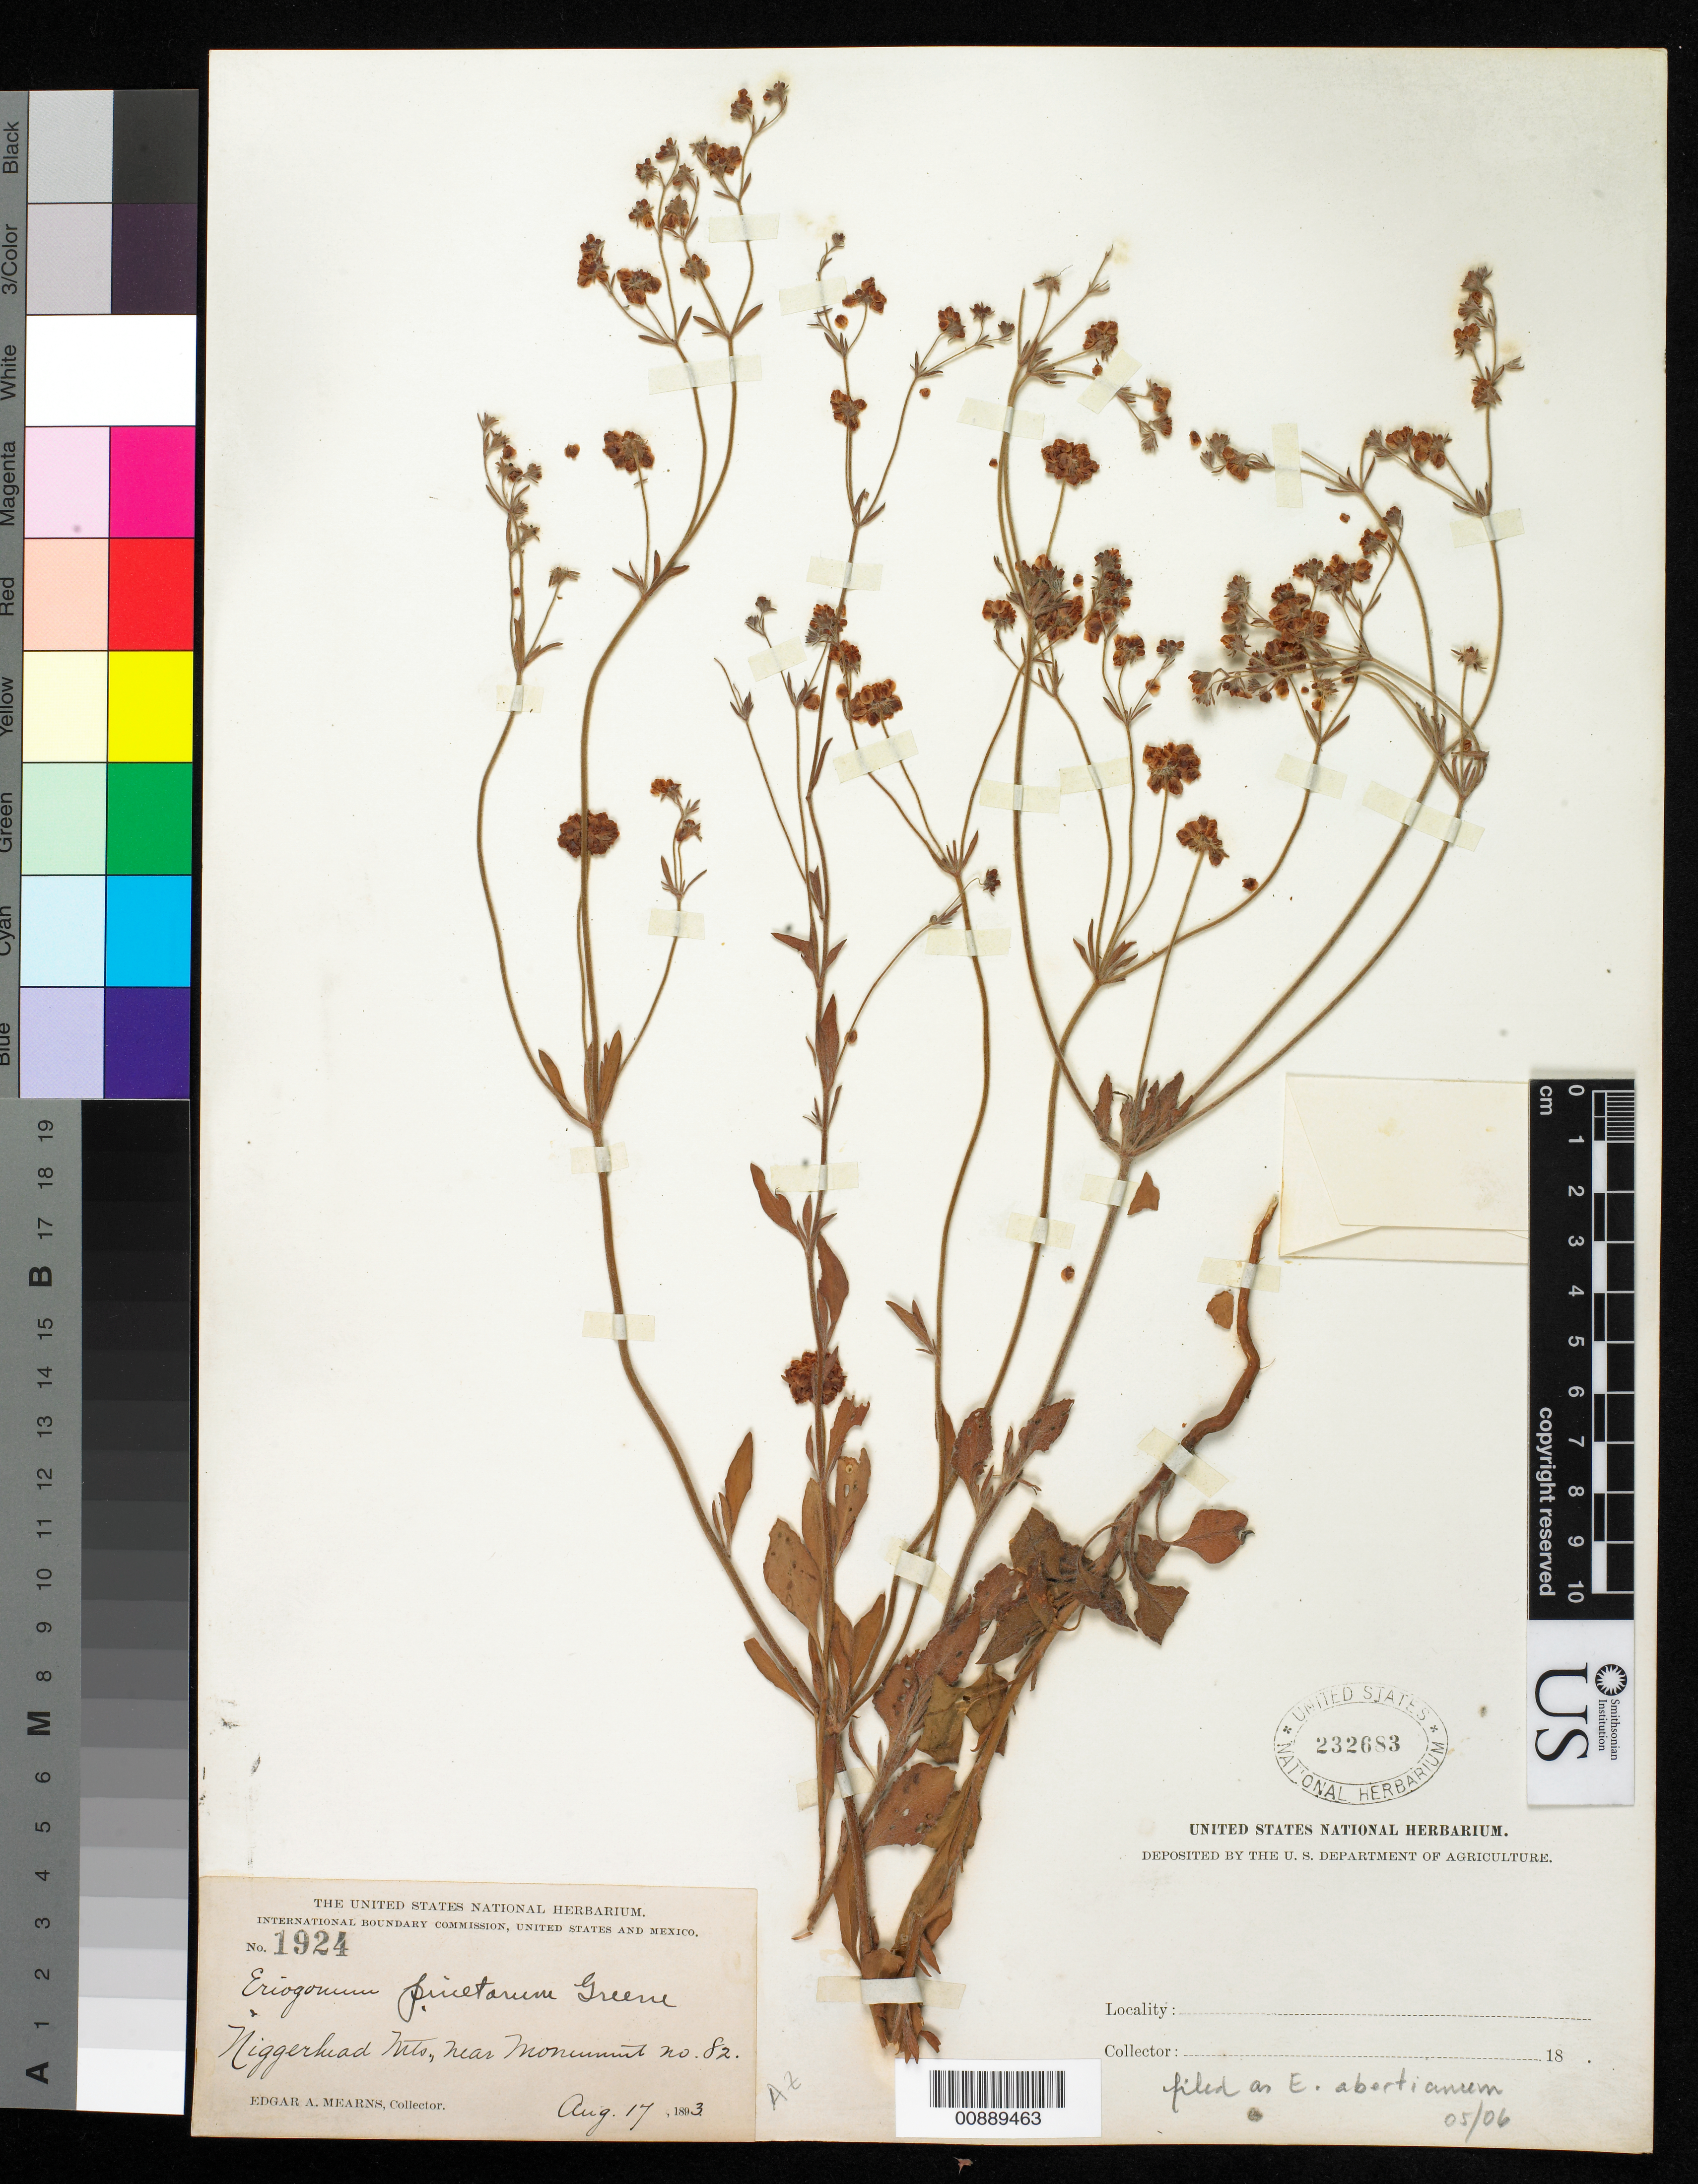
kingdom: Plantae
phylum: Tracheophyta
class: Magnoliopsida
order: Caryophyllales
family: Polygonaceae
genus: Eriogonum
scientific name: Eriogonum abertianum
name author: Torr.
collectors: E. A. Mearns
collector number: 1924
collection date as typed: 17 Aug 1893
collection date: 1893-08-17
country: United States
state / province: Arizona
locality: Niggerhead Mts., near Monument no. 82.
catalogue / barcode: US 232683